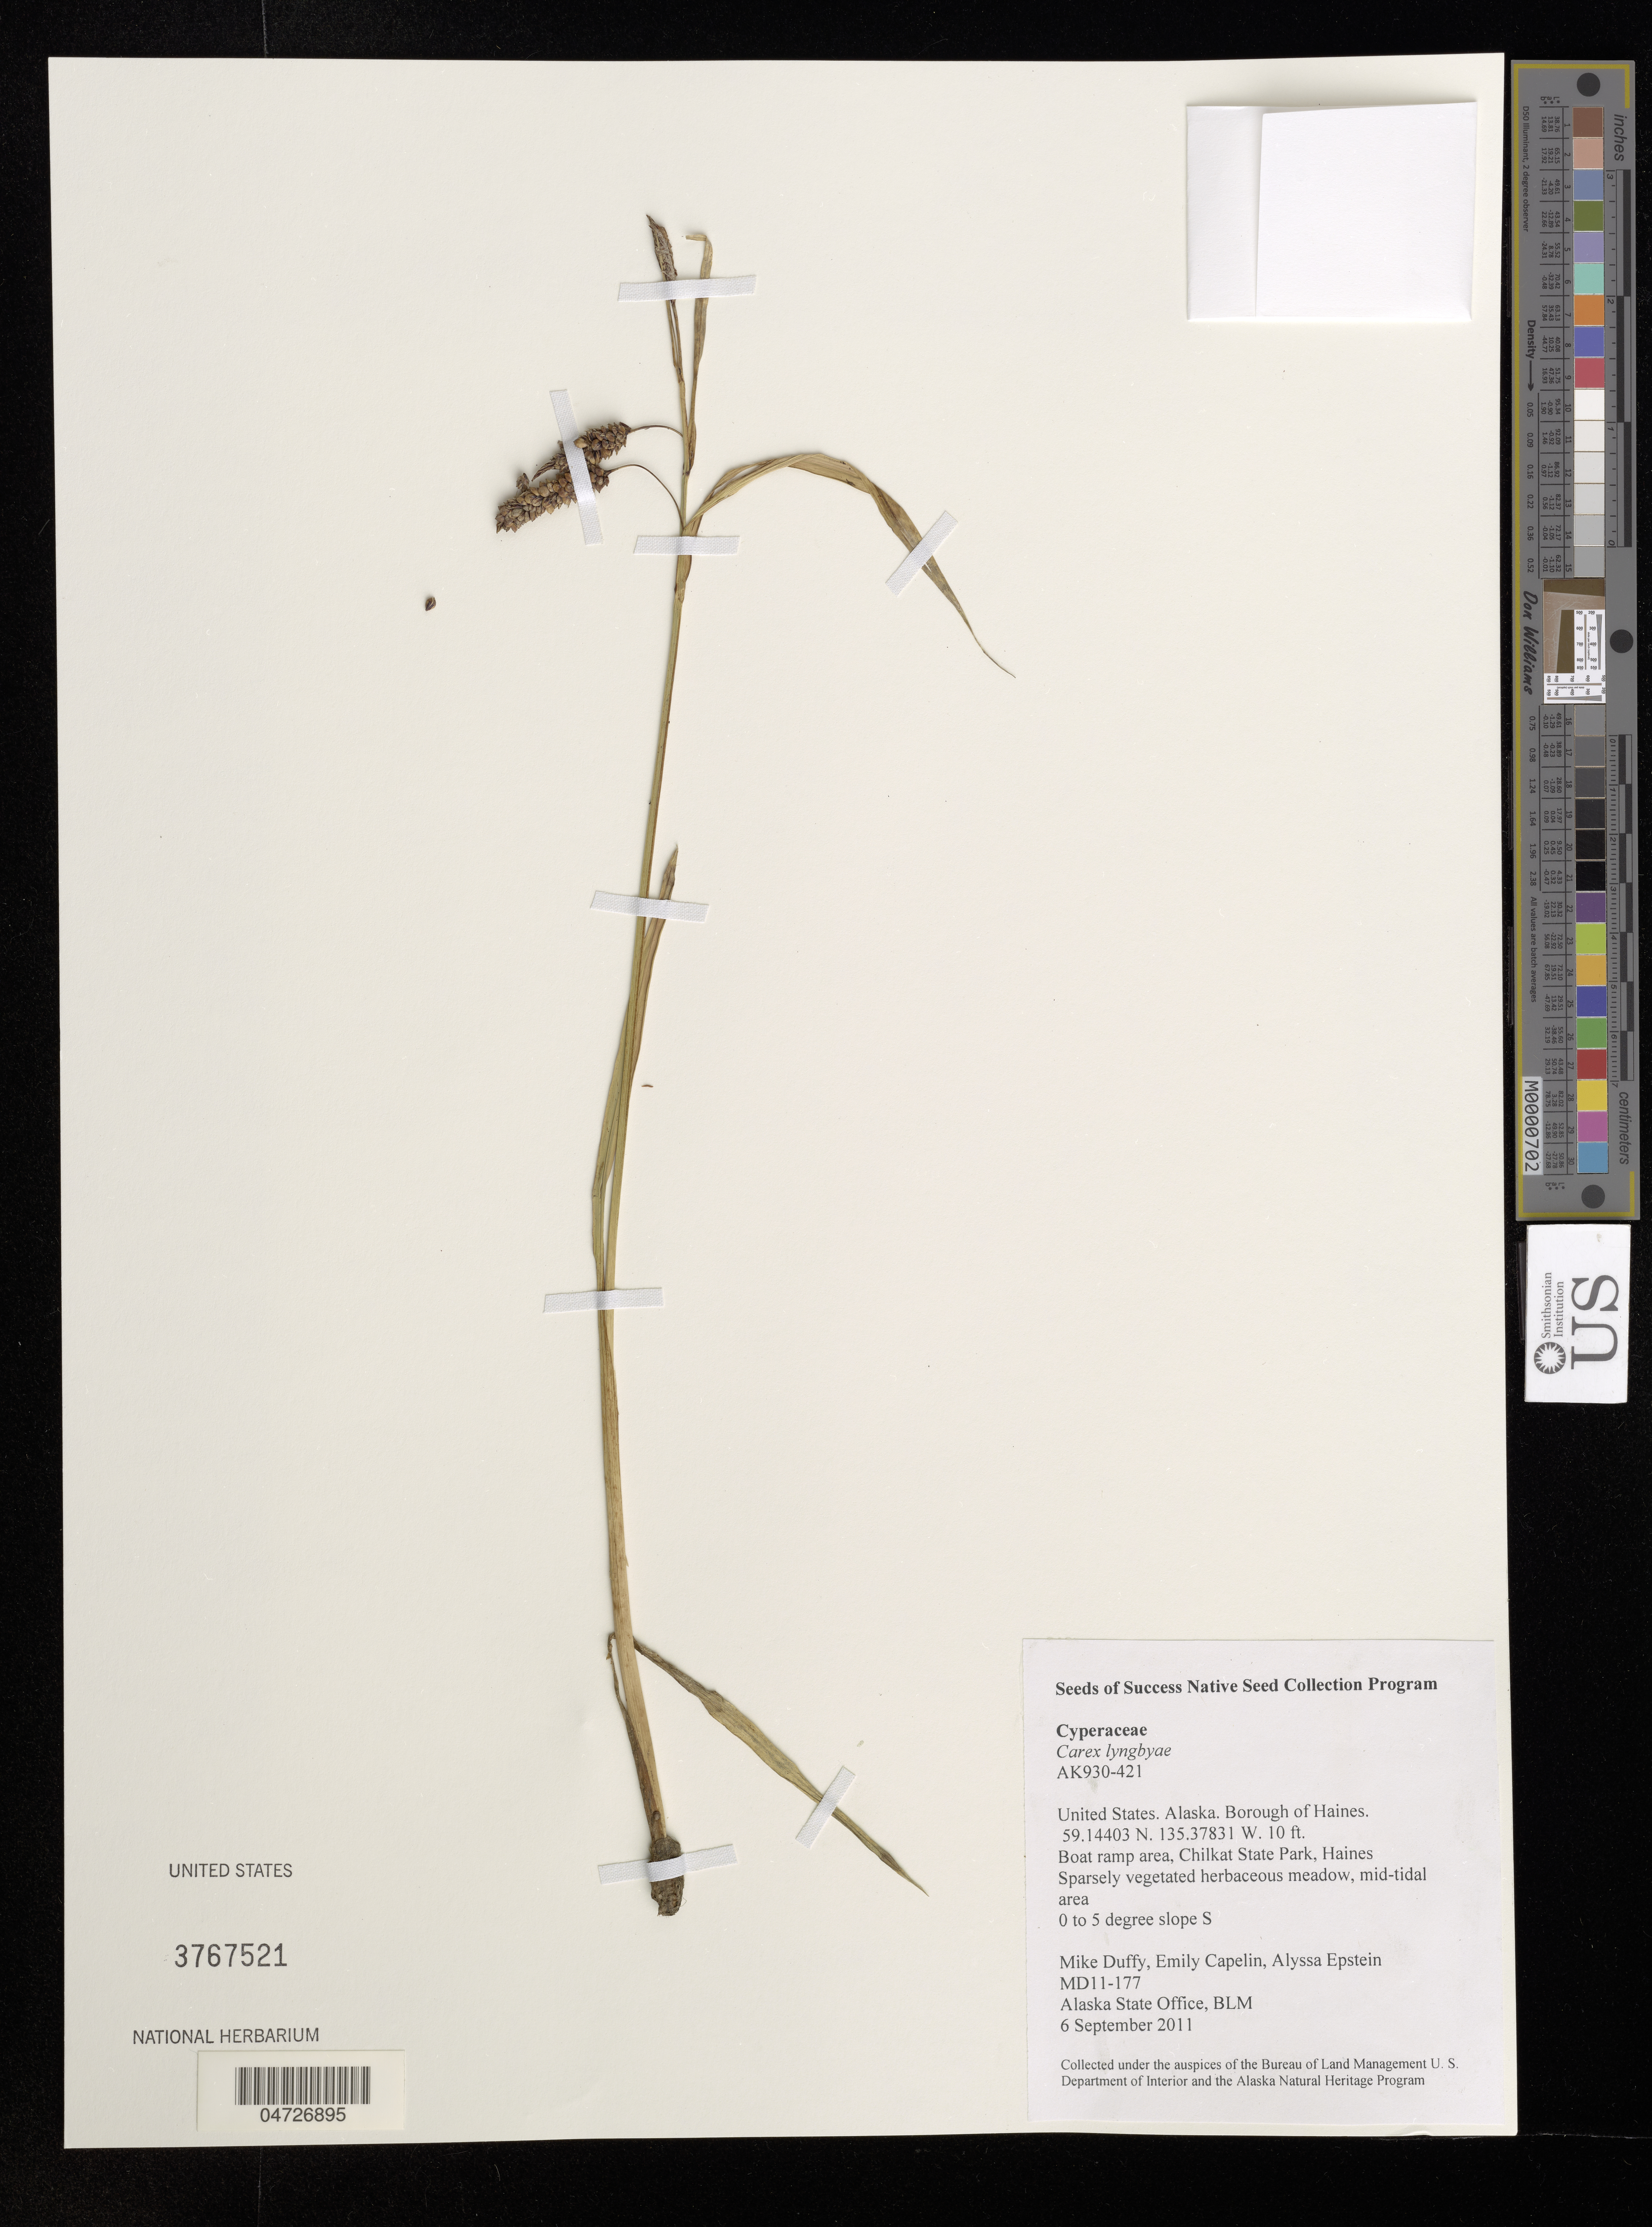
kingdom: Plantae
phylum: Tracheophyta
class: Liliopsida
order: Poales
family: Cyperaceae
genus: Carex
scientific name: Carex lyngbyei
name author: Hornem.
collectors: M. Duffy, E. Capelin & A. Epstein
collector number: MD11-177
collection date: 2011-09-06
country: United States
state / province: Alaska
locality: Borough of Haines. Boat ramp area, Chilkat State Park, Haines.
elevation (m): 3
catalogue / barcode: US 3767521